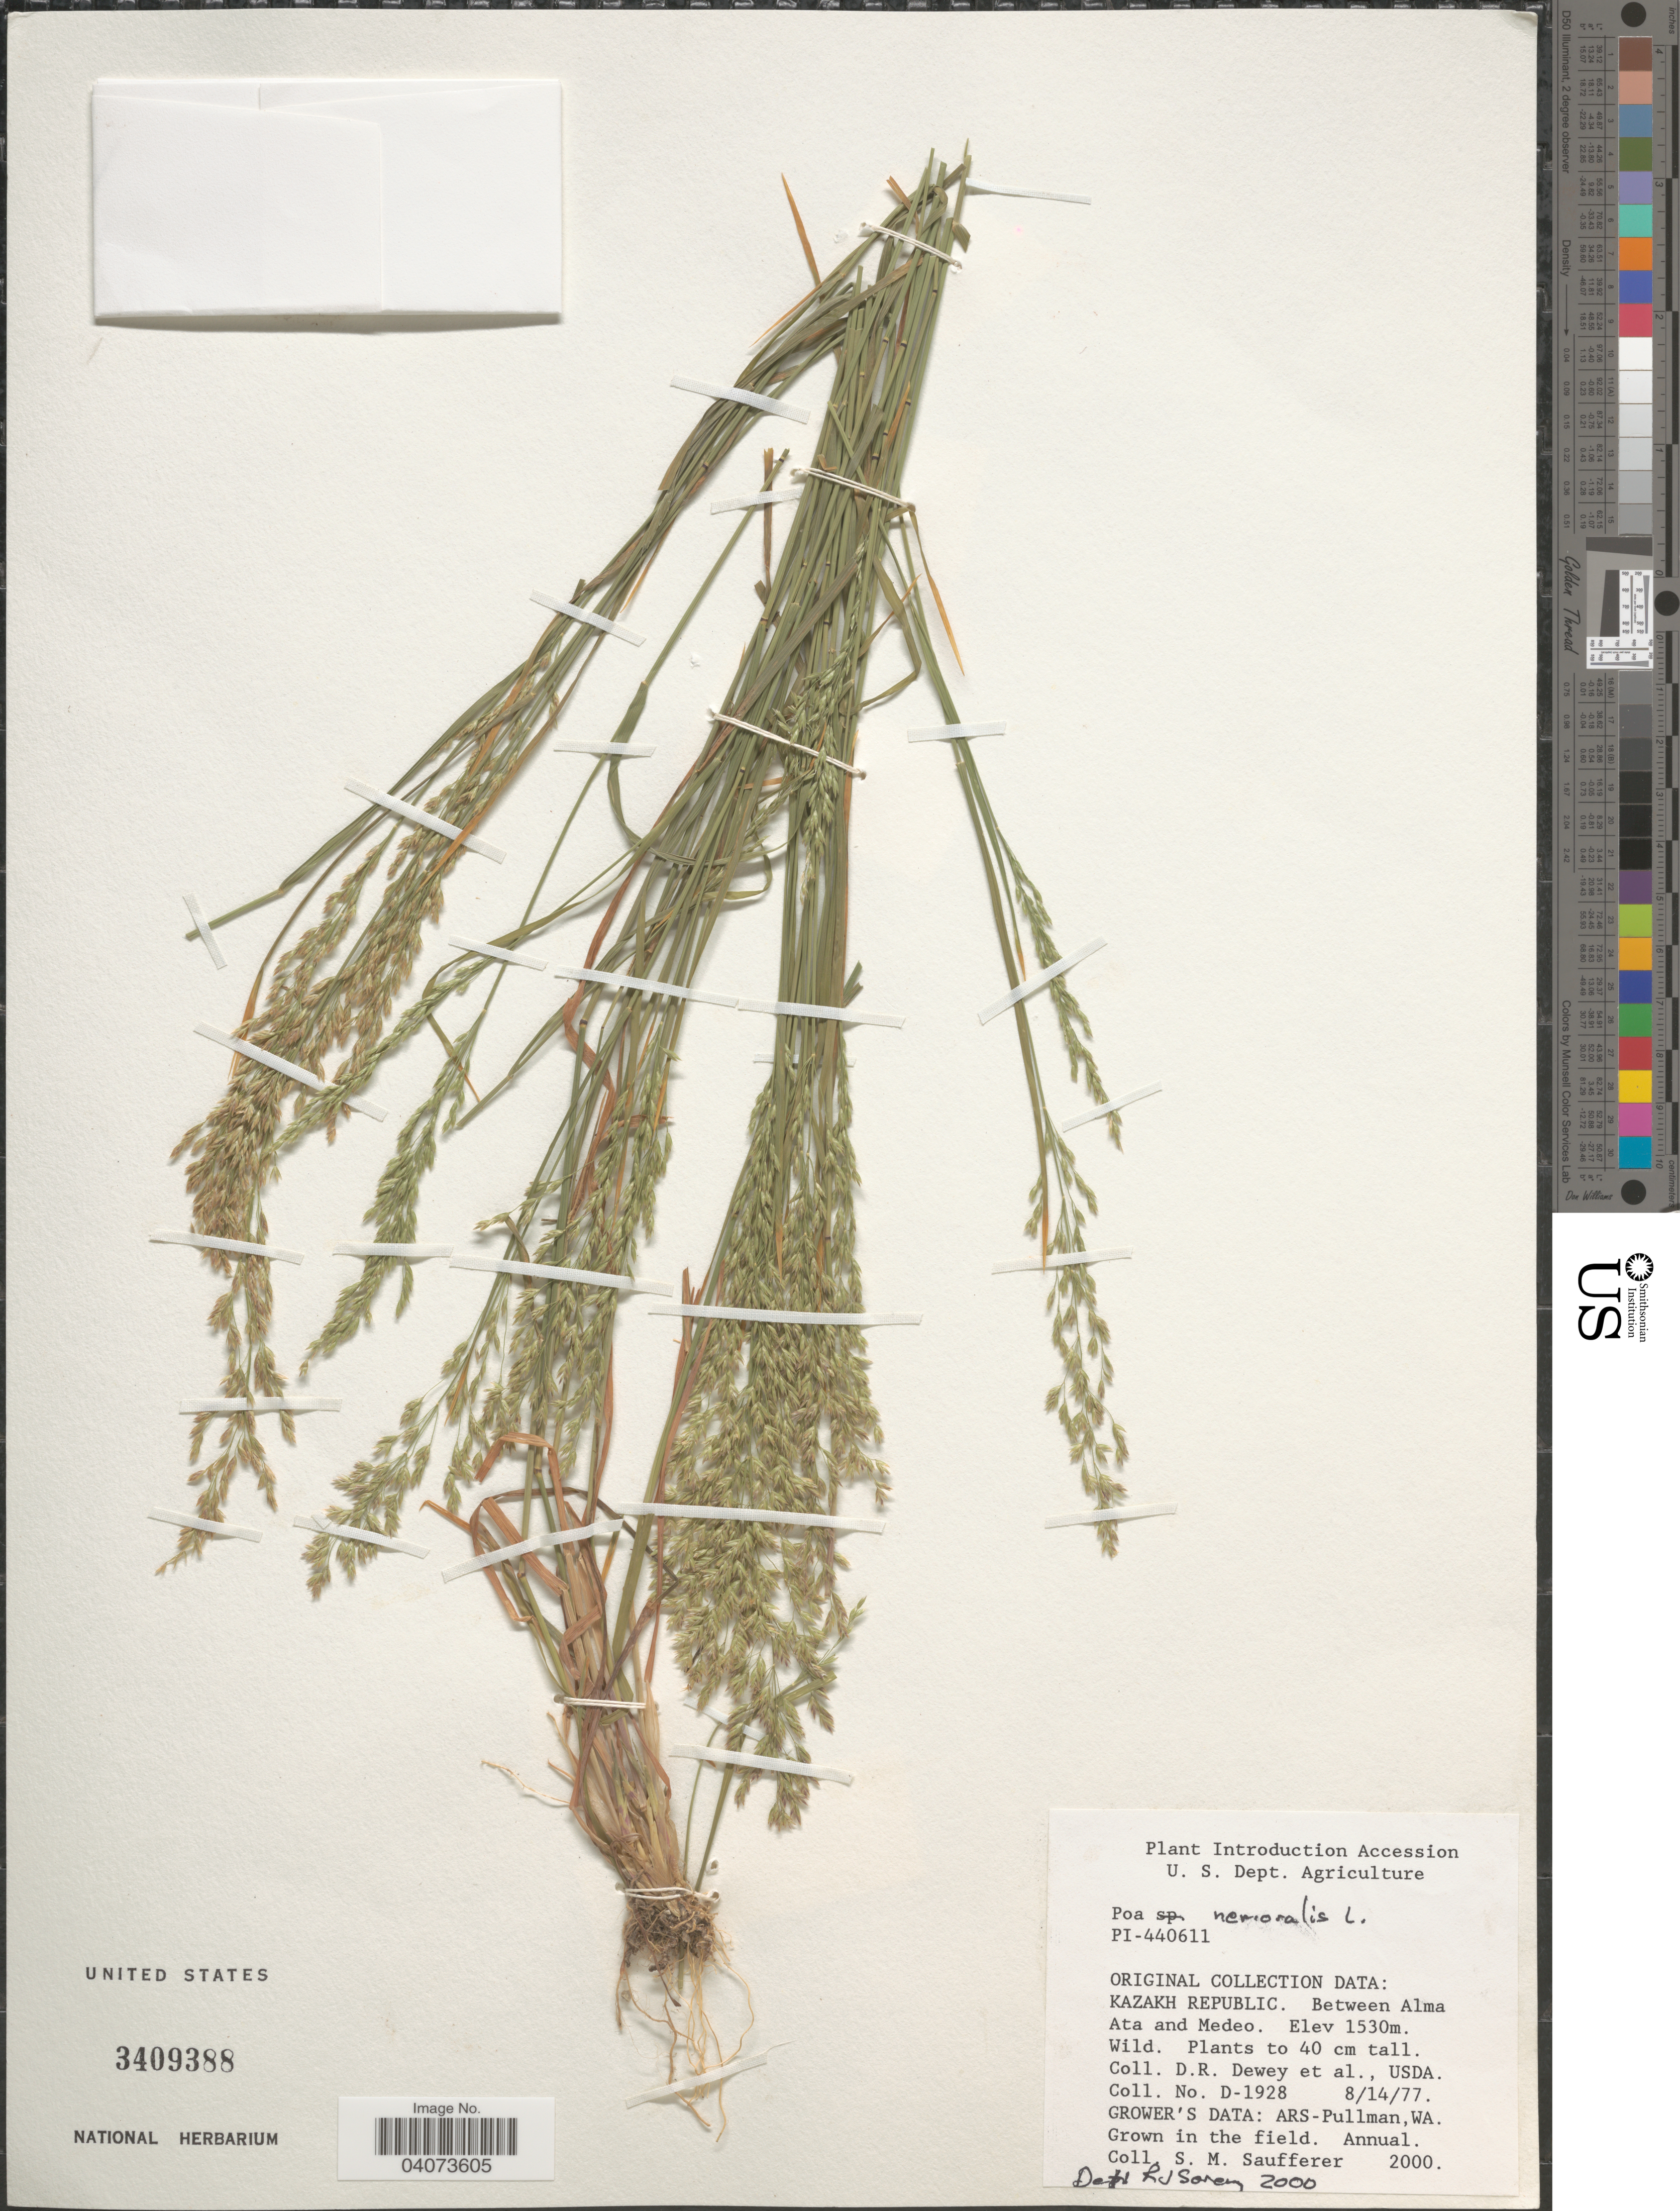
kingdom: Plantae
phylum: Tracheophyta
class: Liliopsida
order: Poales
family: Poaceae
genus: Poa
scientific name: Poa nemoralis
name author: L.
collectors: S. Saufferer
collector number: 2000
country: United States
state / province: Washington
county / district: Whitman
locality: ARS-Pullman, WA.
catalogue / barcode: US 3409388